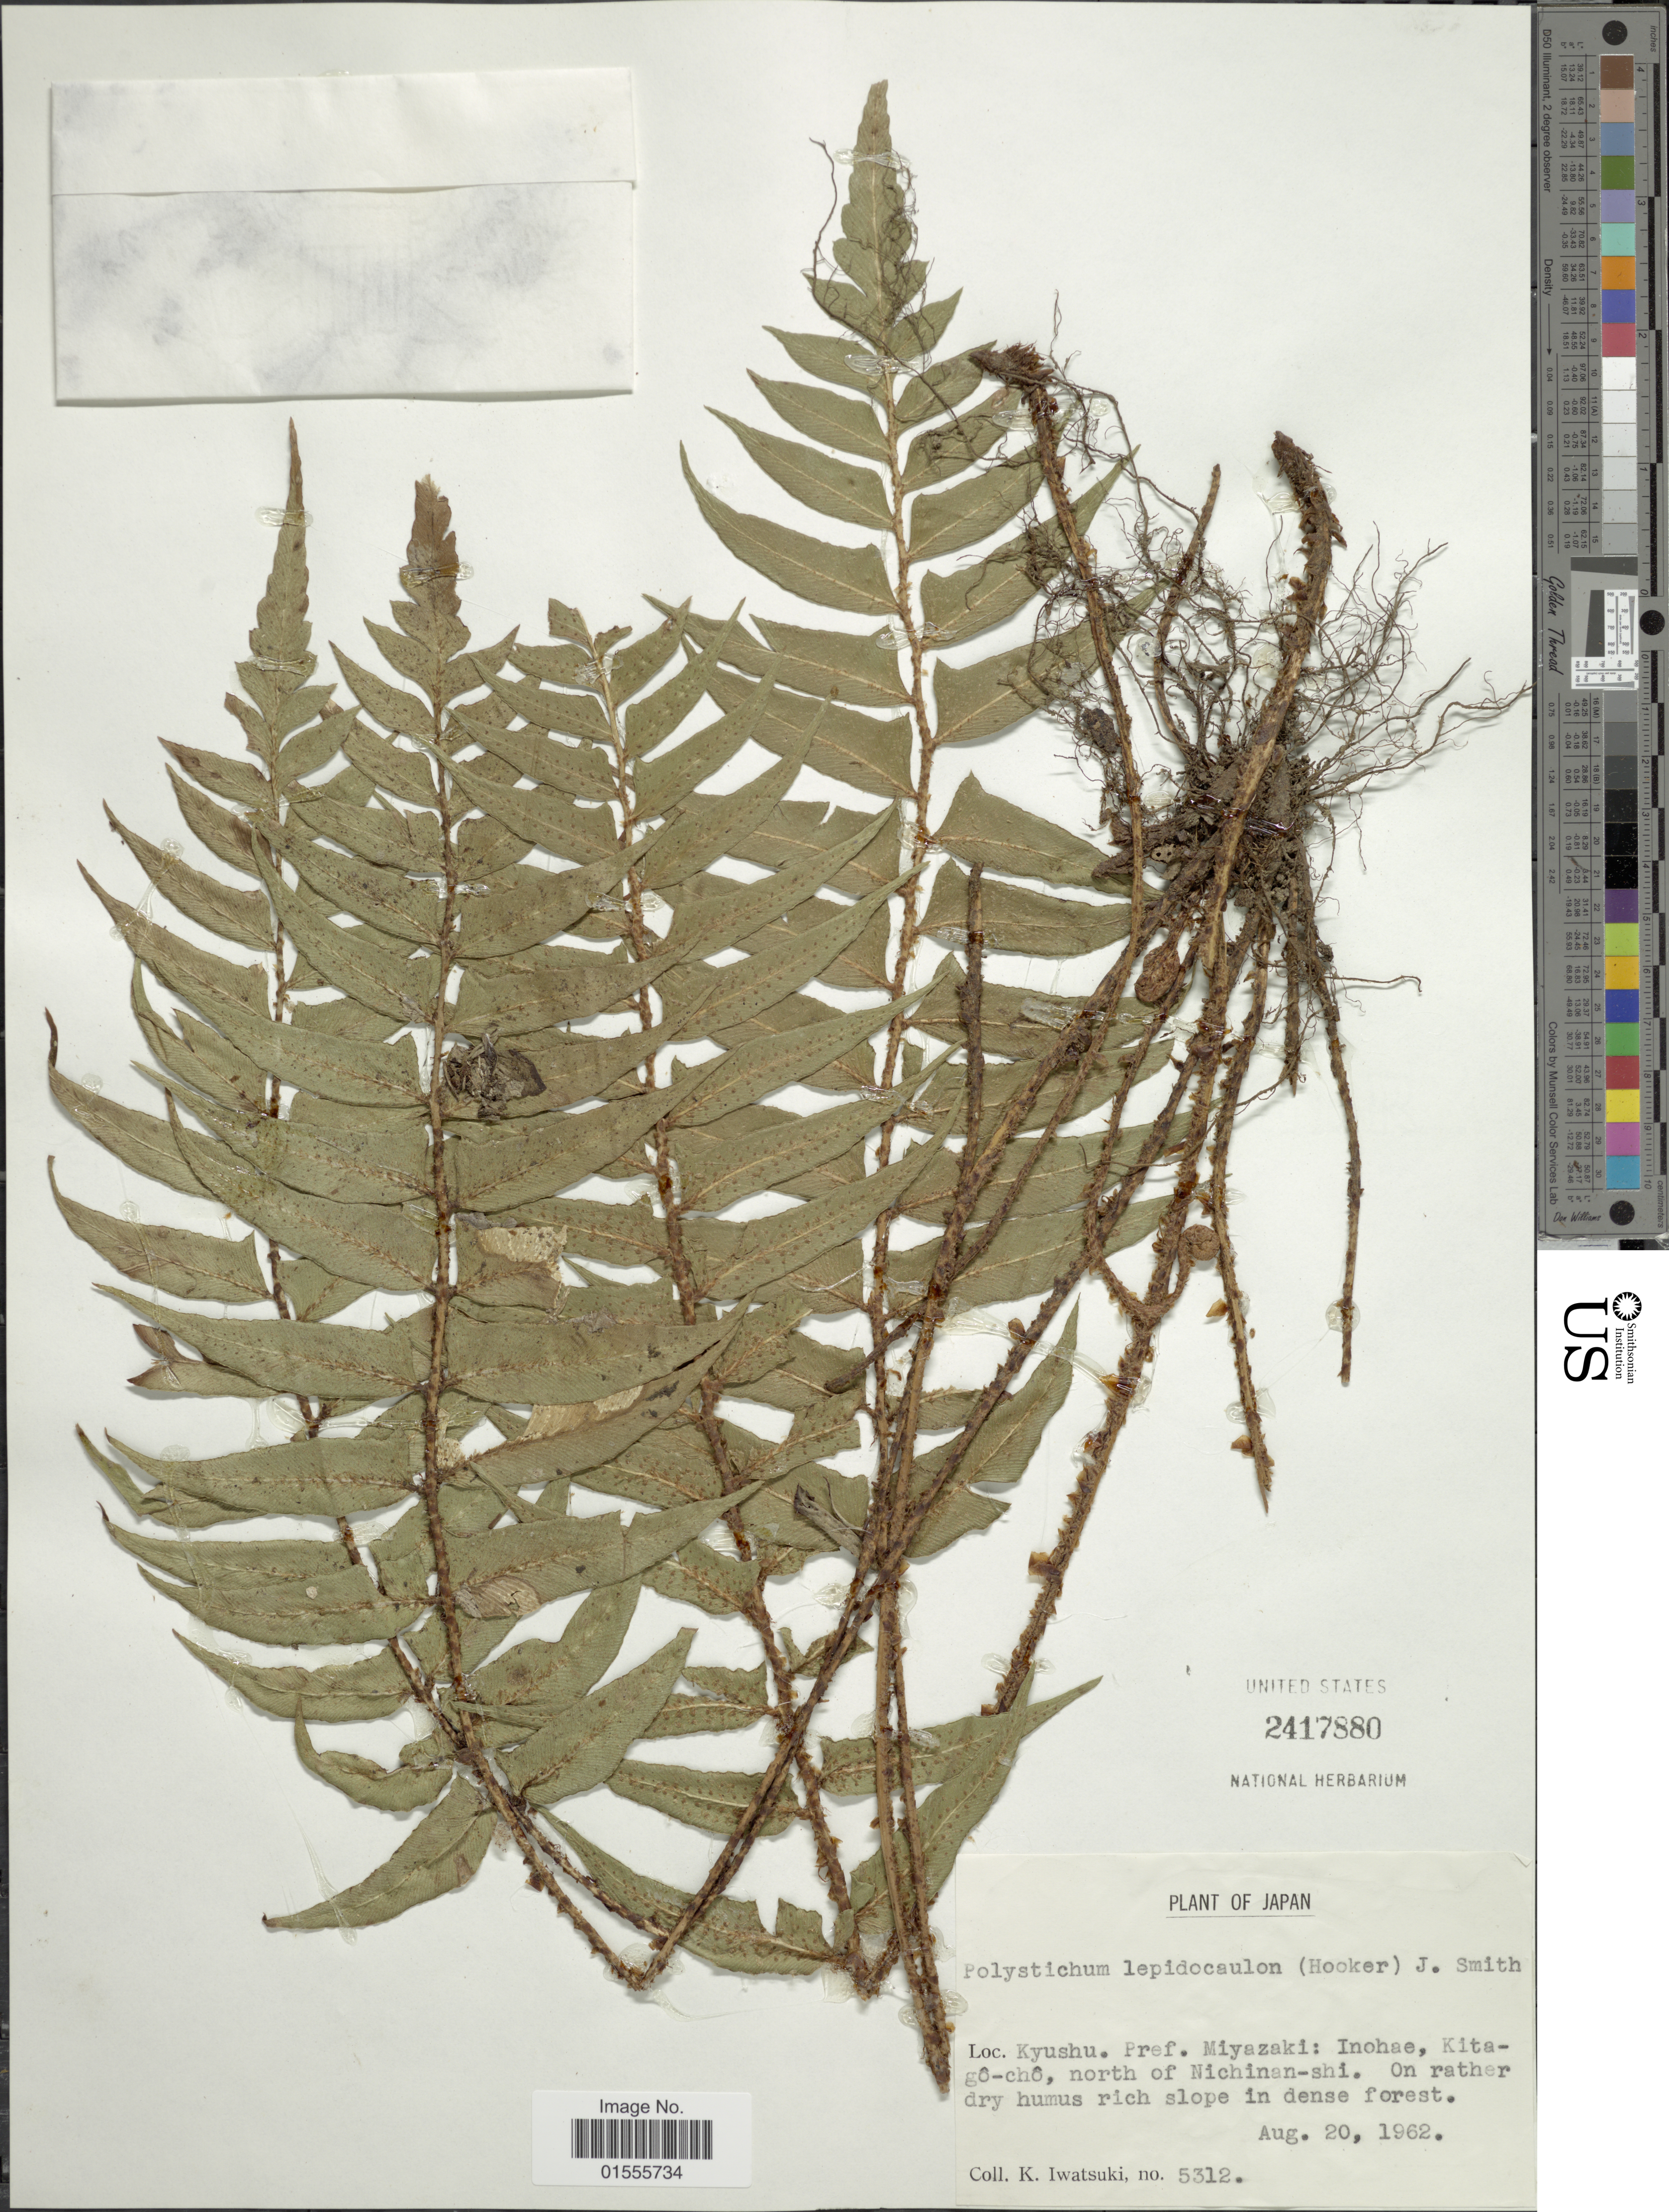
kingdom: Plantae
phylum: Tracheophyta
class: Polypodiopsida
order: Polypodiales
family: Dryopteridaceae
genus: Cyrtomidictyum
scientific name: Cyrtomidictyum lepidocaulon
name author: (Hook.) Ching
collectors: K. Iwatsuki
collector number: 5312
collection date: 1962-08-20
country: Japan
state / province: Miyazaki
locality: Kyushu Pref Miyazaki: Inohae, Kitagô-chô, north of Nichinan-shi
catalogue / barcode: US 2417880